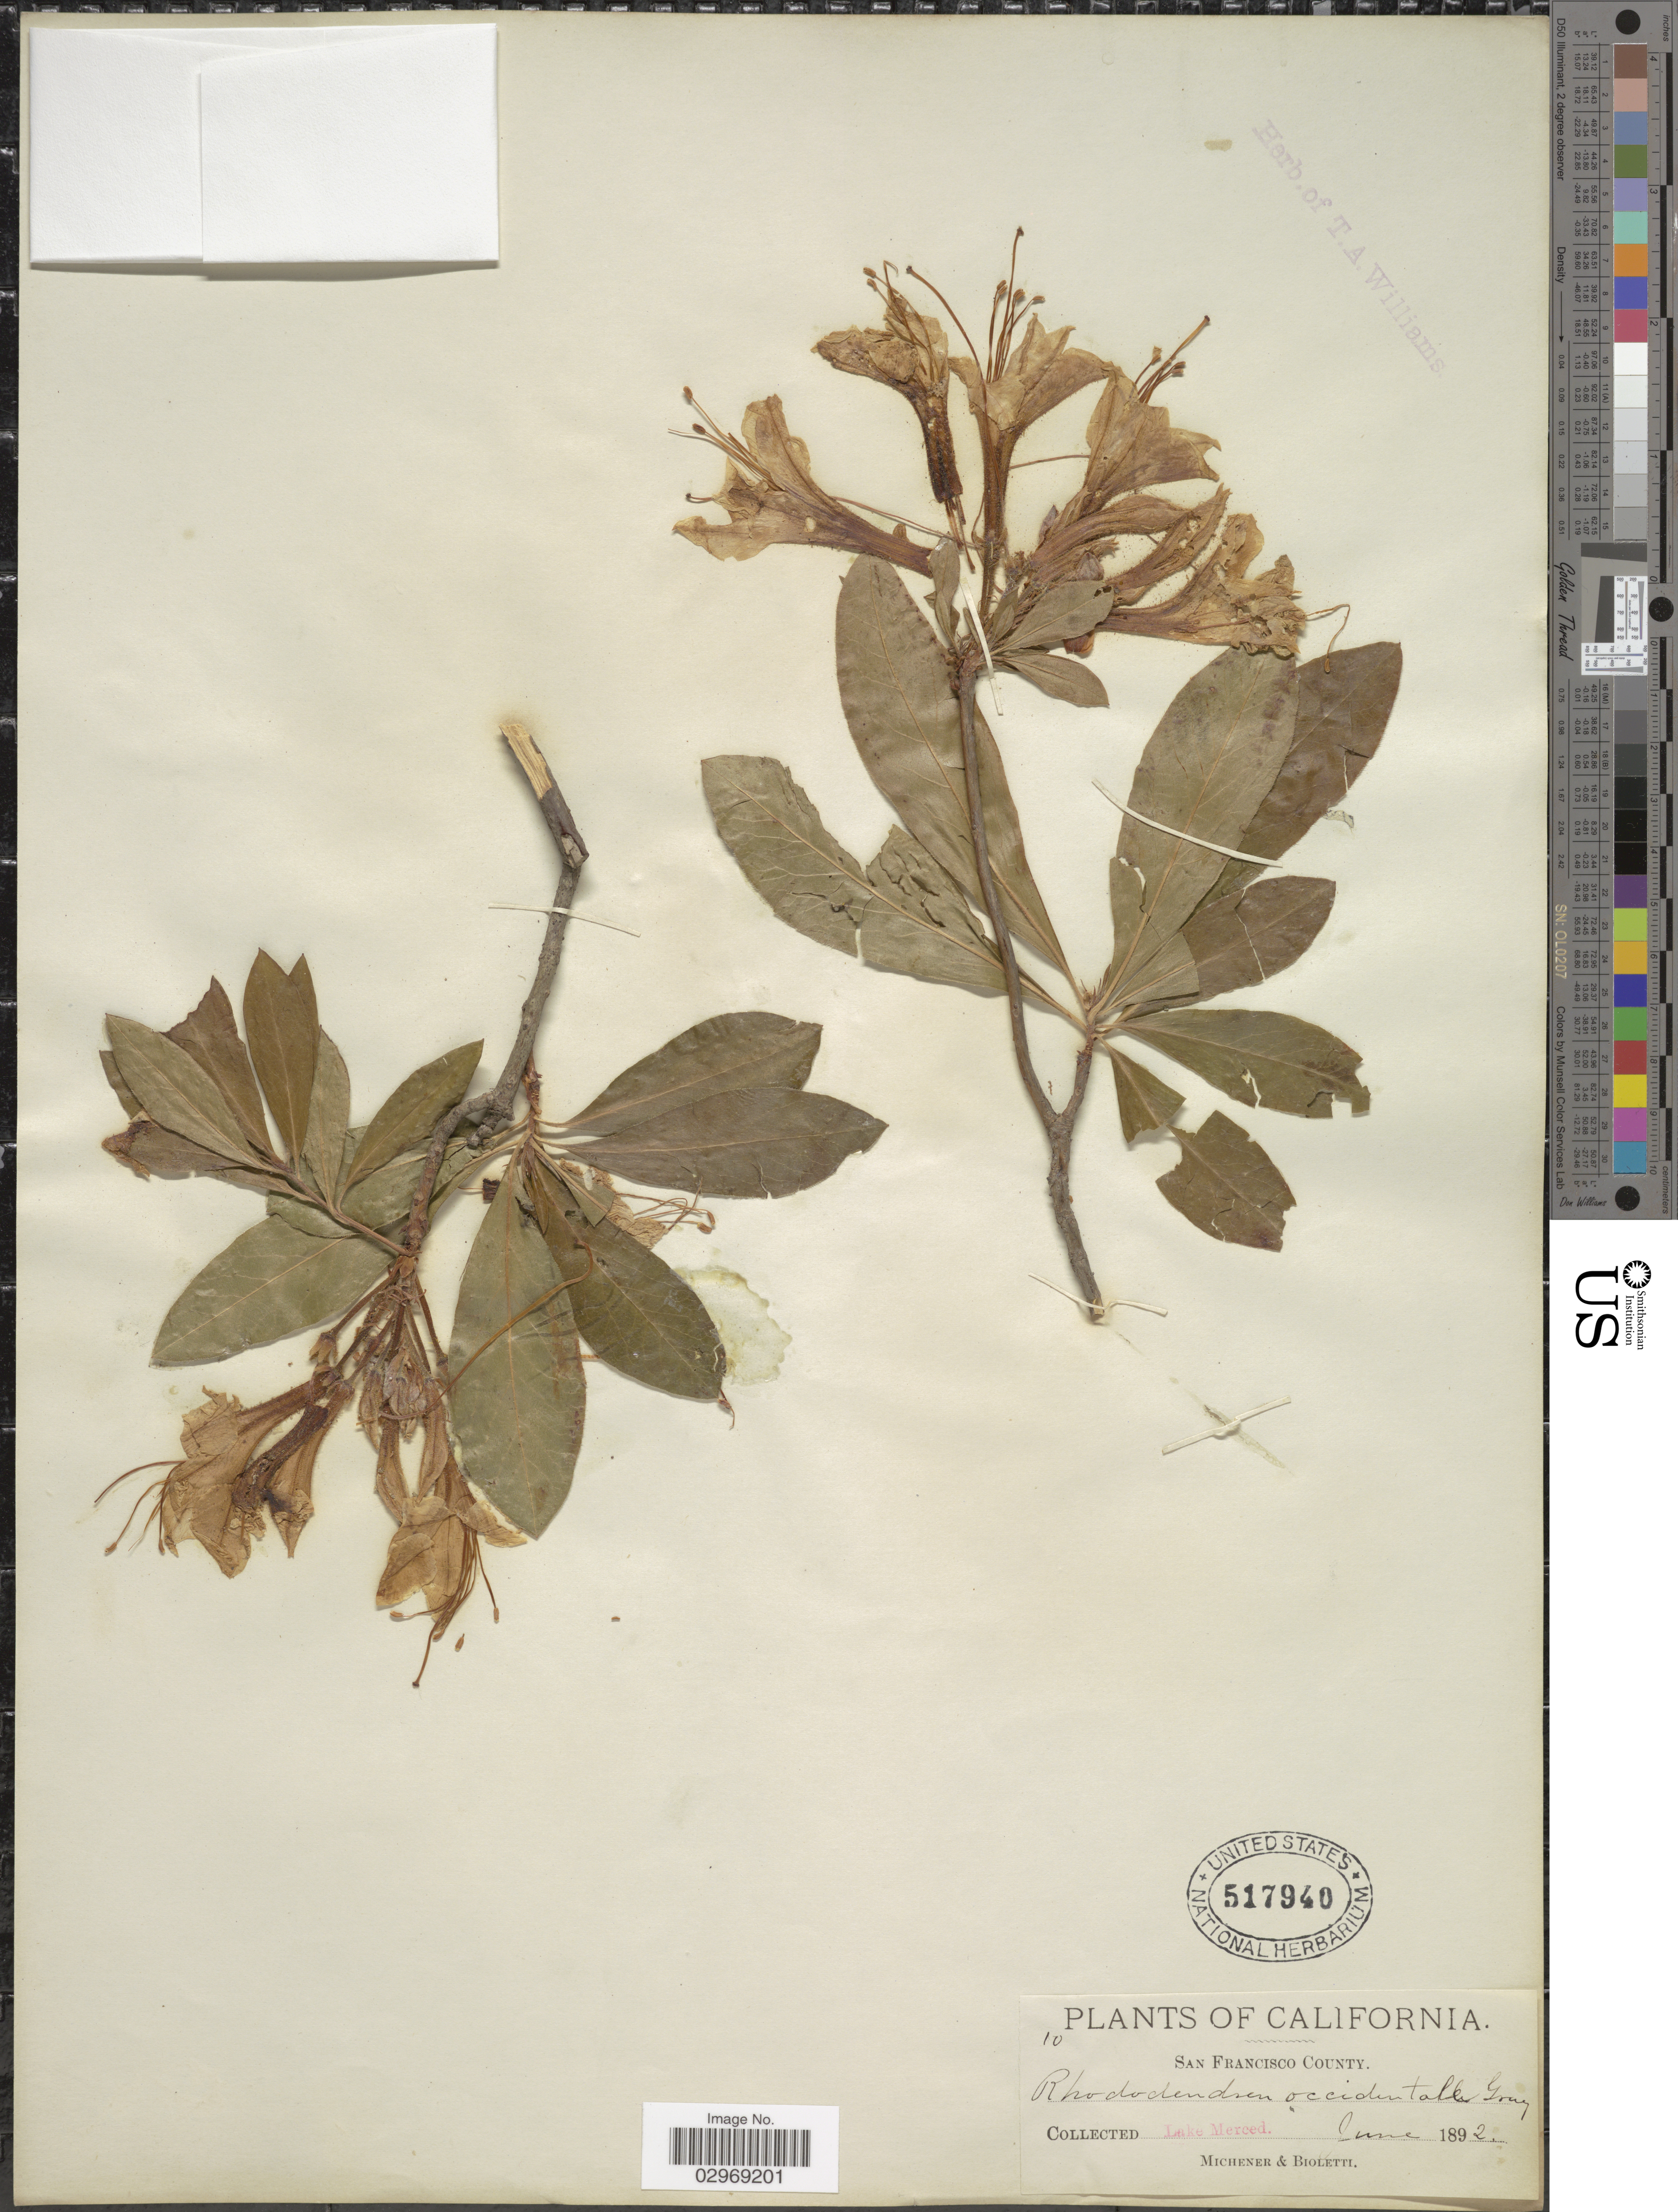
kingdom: Plantae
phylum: Tracheophyta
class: Magnoliopsida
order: Ericales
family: Ericaceae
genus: Rhododendron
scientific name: Rhododendron occidentale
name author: (Torr. & A. Gray) A. Gray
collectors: -. Michener & -- Bioletti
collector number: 10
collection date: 1892-06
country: United States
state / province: California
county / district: San Francisco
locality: San Francisco County. Lake Merced.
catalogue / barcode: US 517940